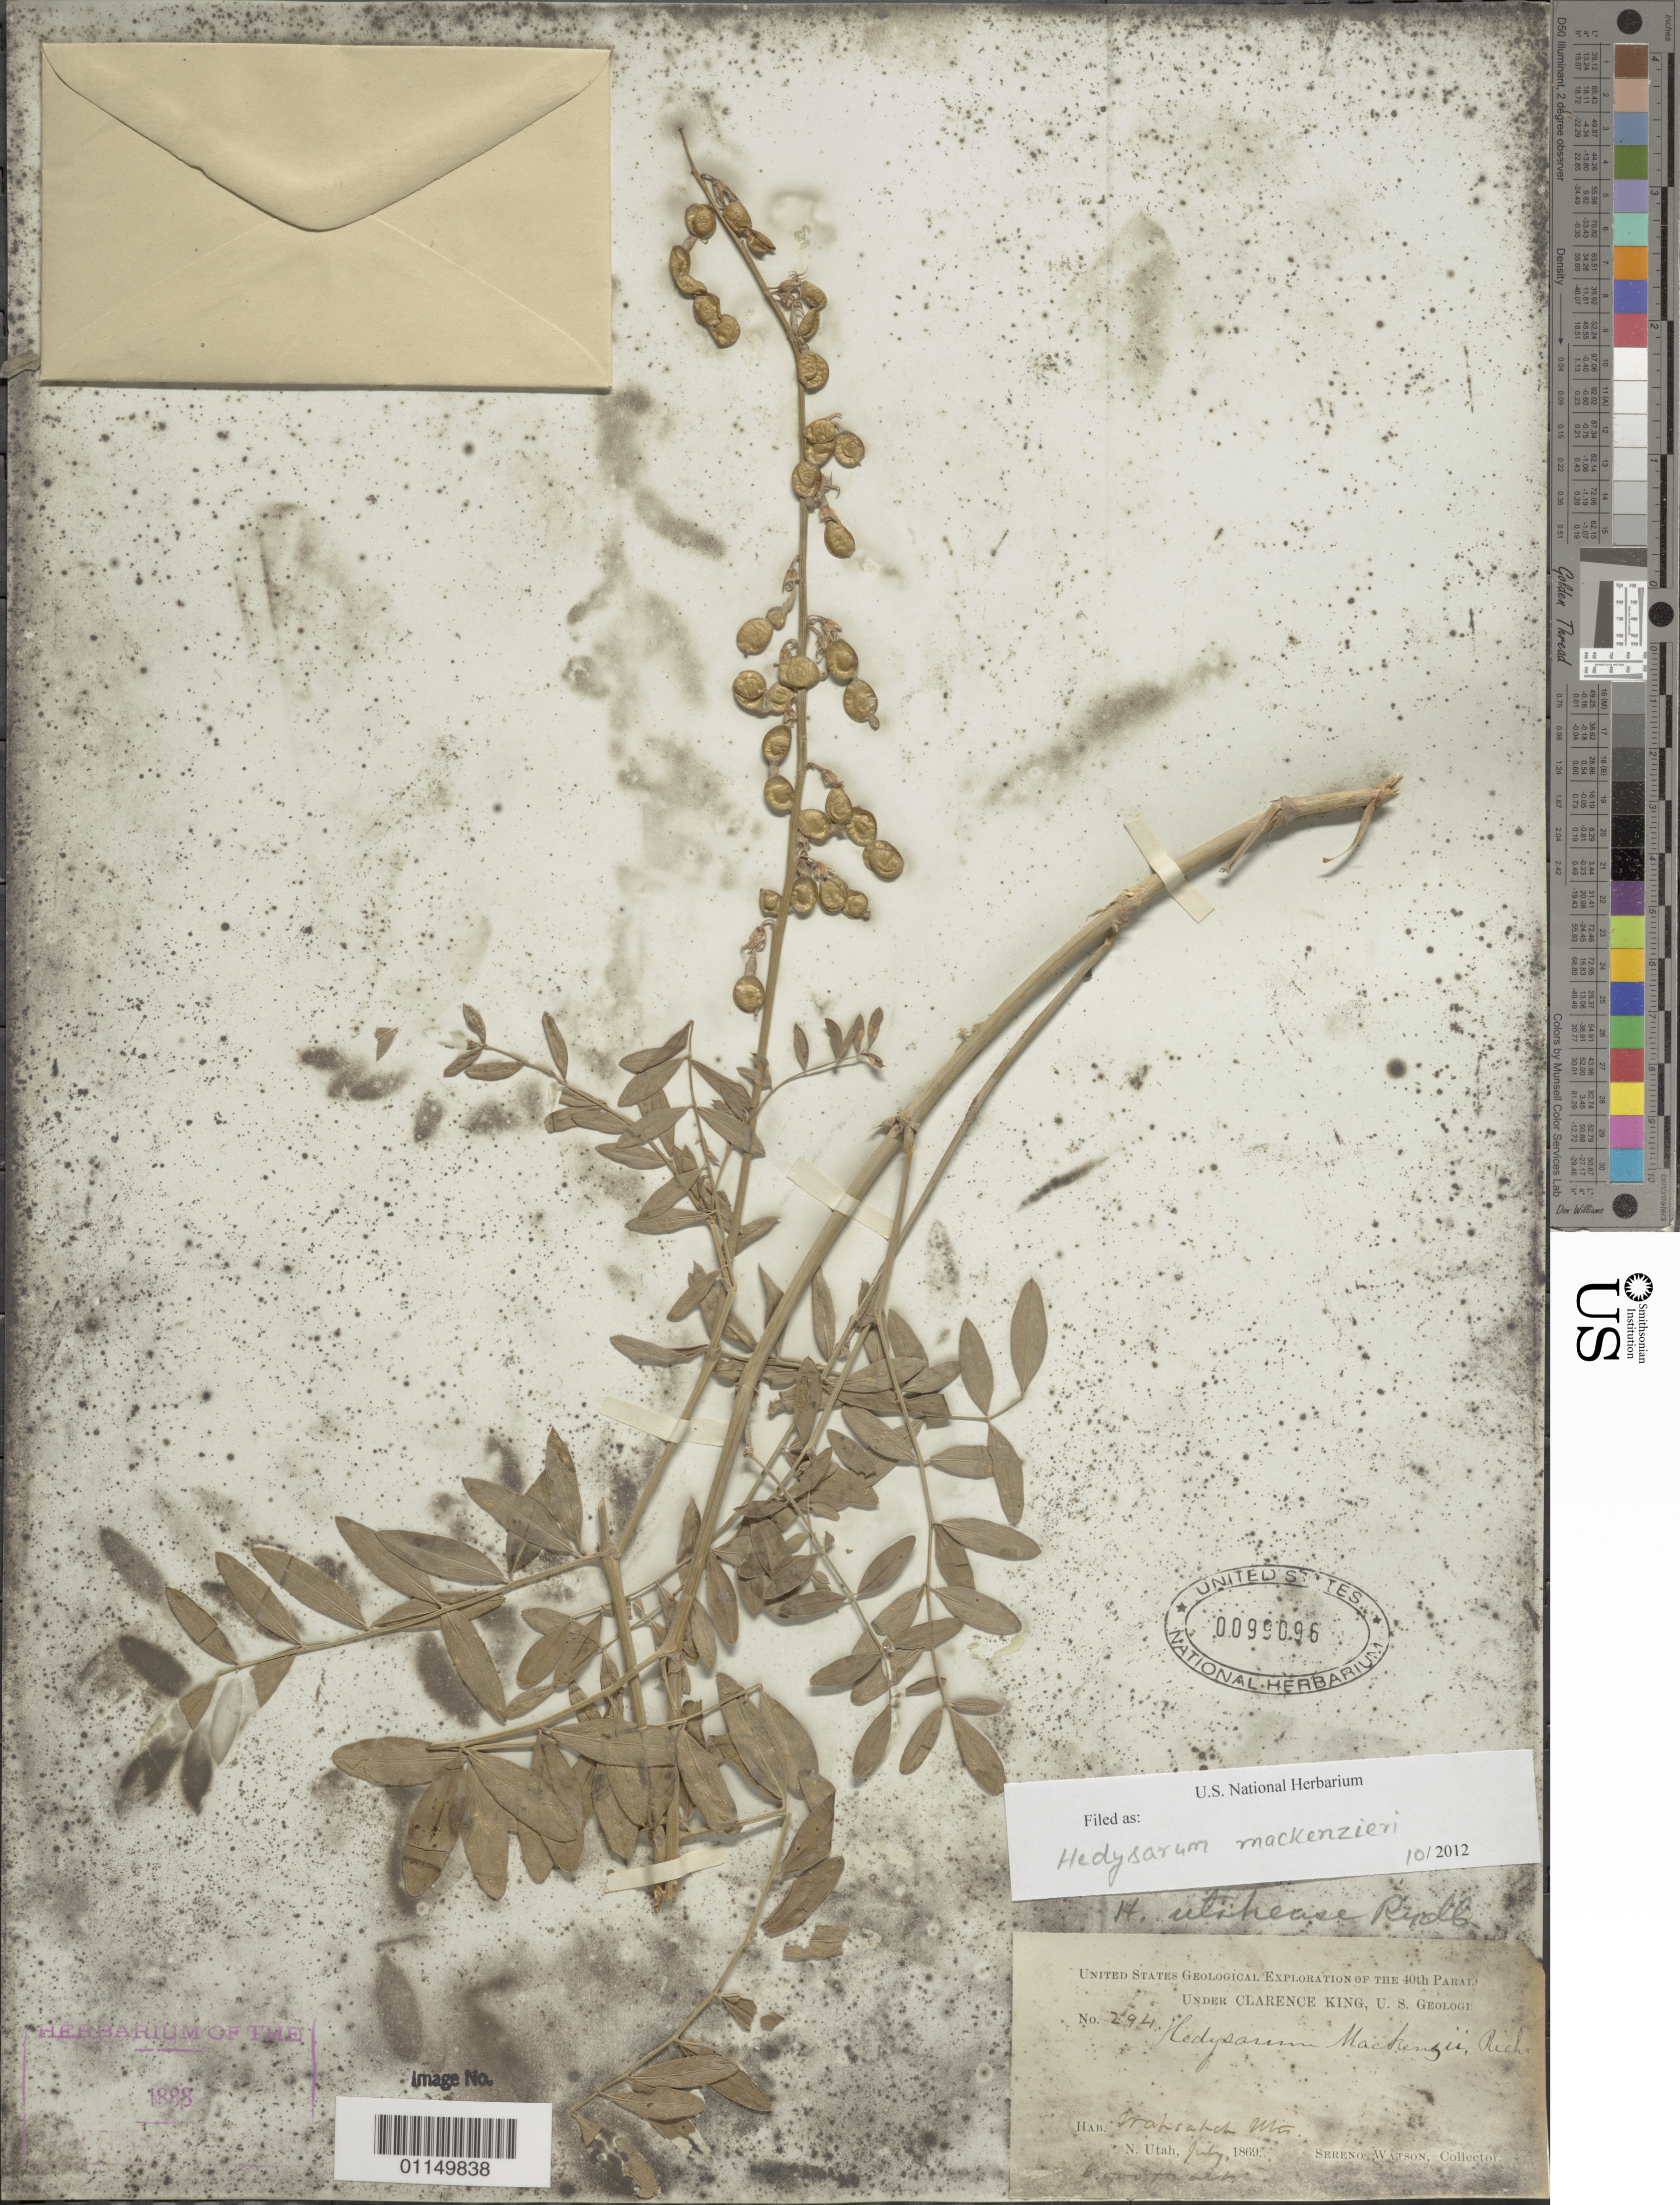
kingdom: Plantae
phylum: Tracheophyta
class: Magnoliopsida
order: Fabales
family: Fabaceae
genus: Hedysarum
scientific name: Hedysarum mackenziei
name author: Richardson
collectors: S. Watson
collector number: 294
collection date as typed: Jul 1869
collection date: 1869-07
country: United States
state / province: Utah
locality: Wahsatch Mts, N. Utah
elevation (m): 1829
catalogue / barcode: US 99096